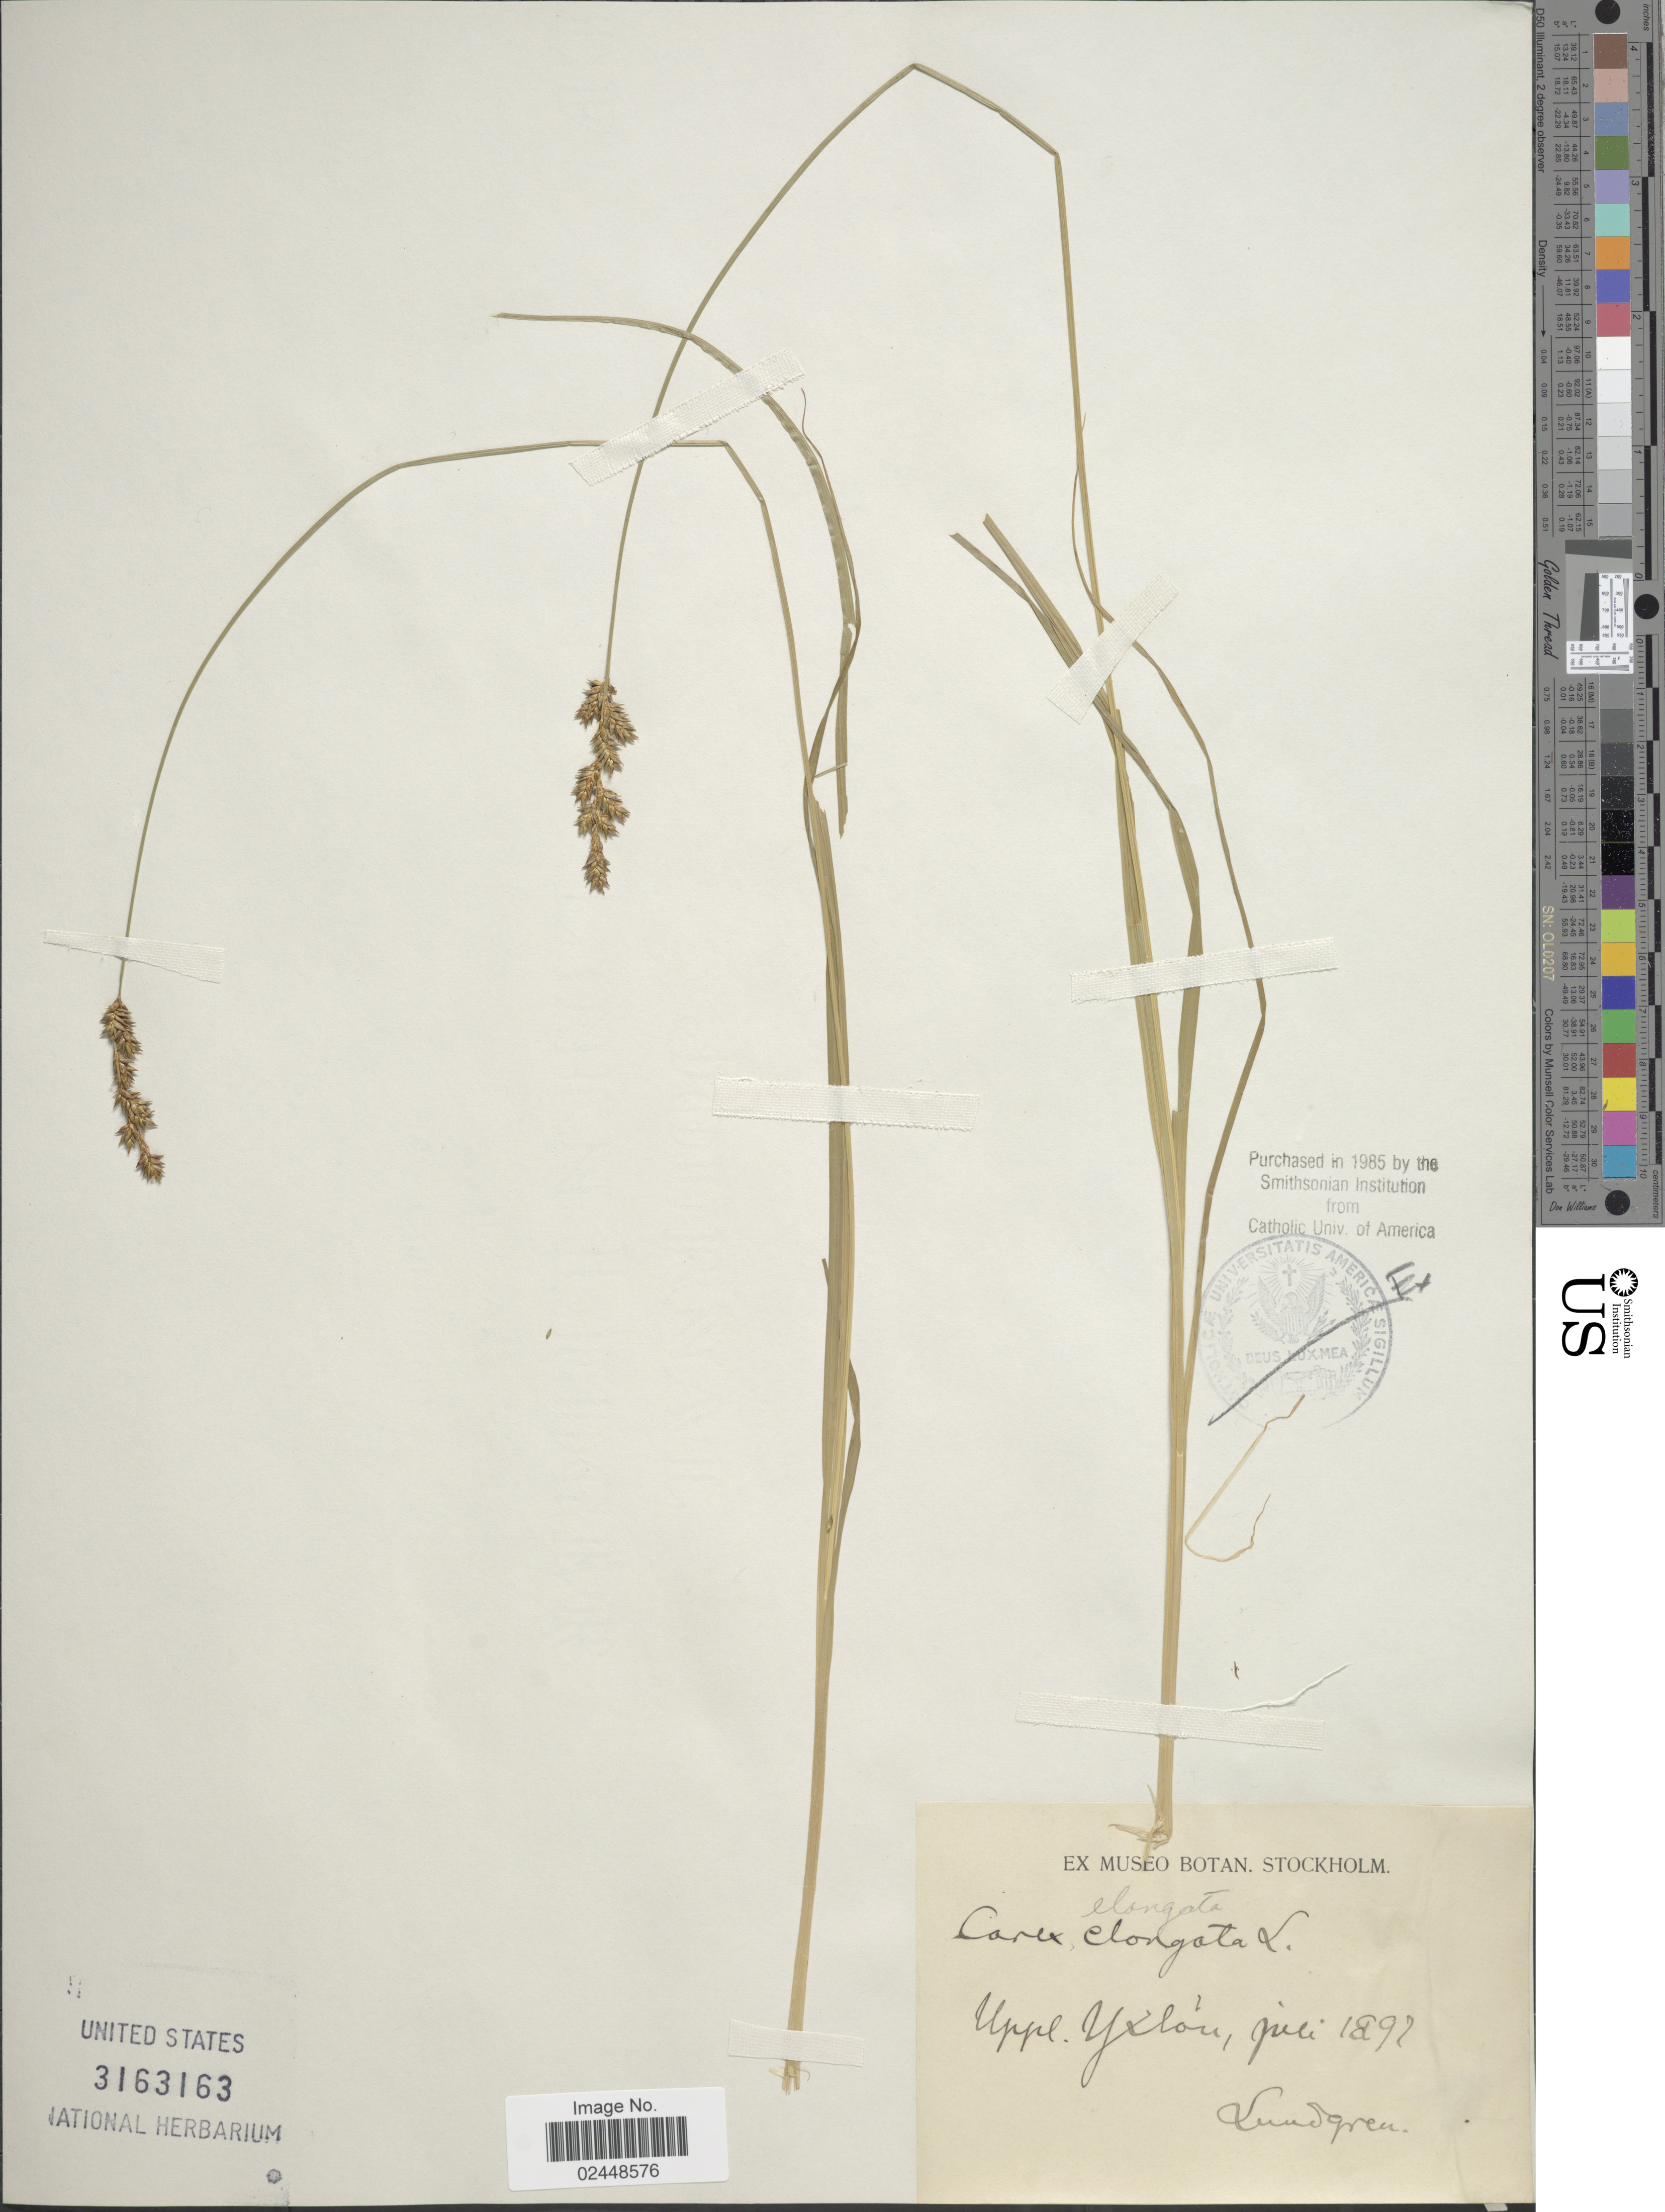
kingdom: Plantae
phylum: Tracheophyta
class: Liliopsida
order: Poales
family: Cyperaceae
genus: Carex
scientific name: Carex elongata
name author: L.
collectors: Lundgren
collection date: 1897-07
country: Sweden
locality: Uppl. Yxlou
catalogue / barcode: US 3163163